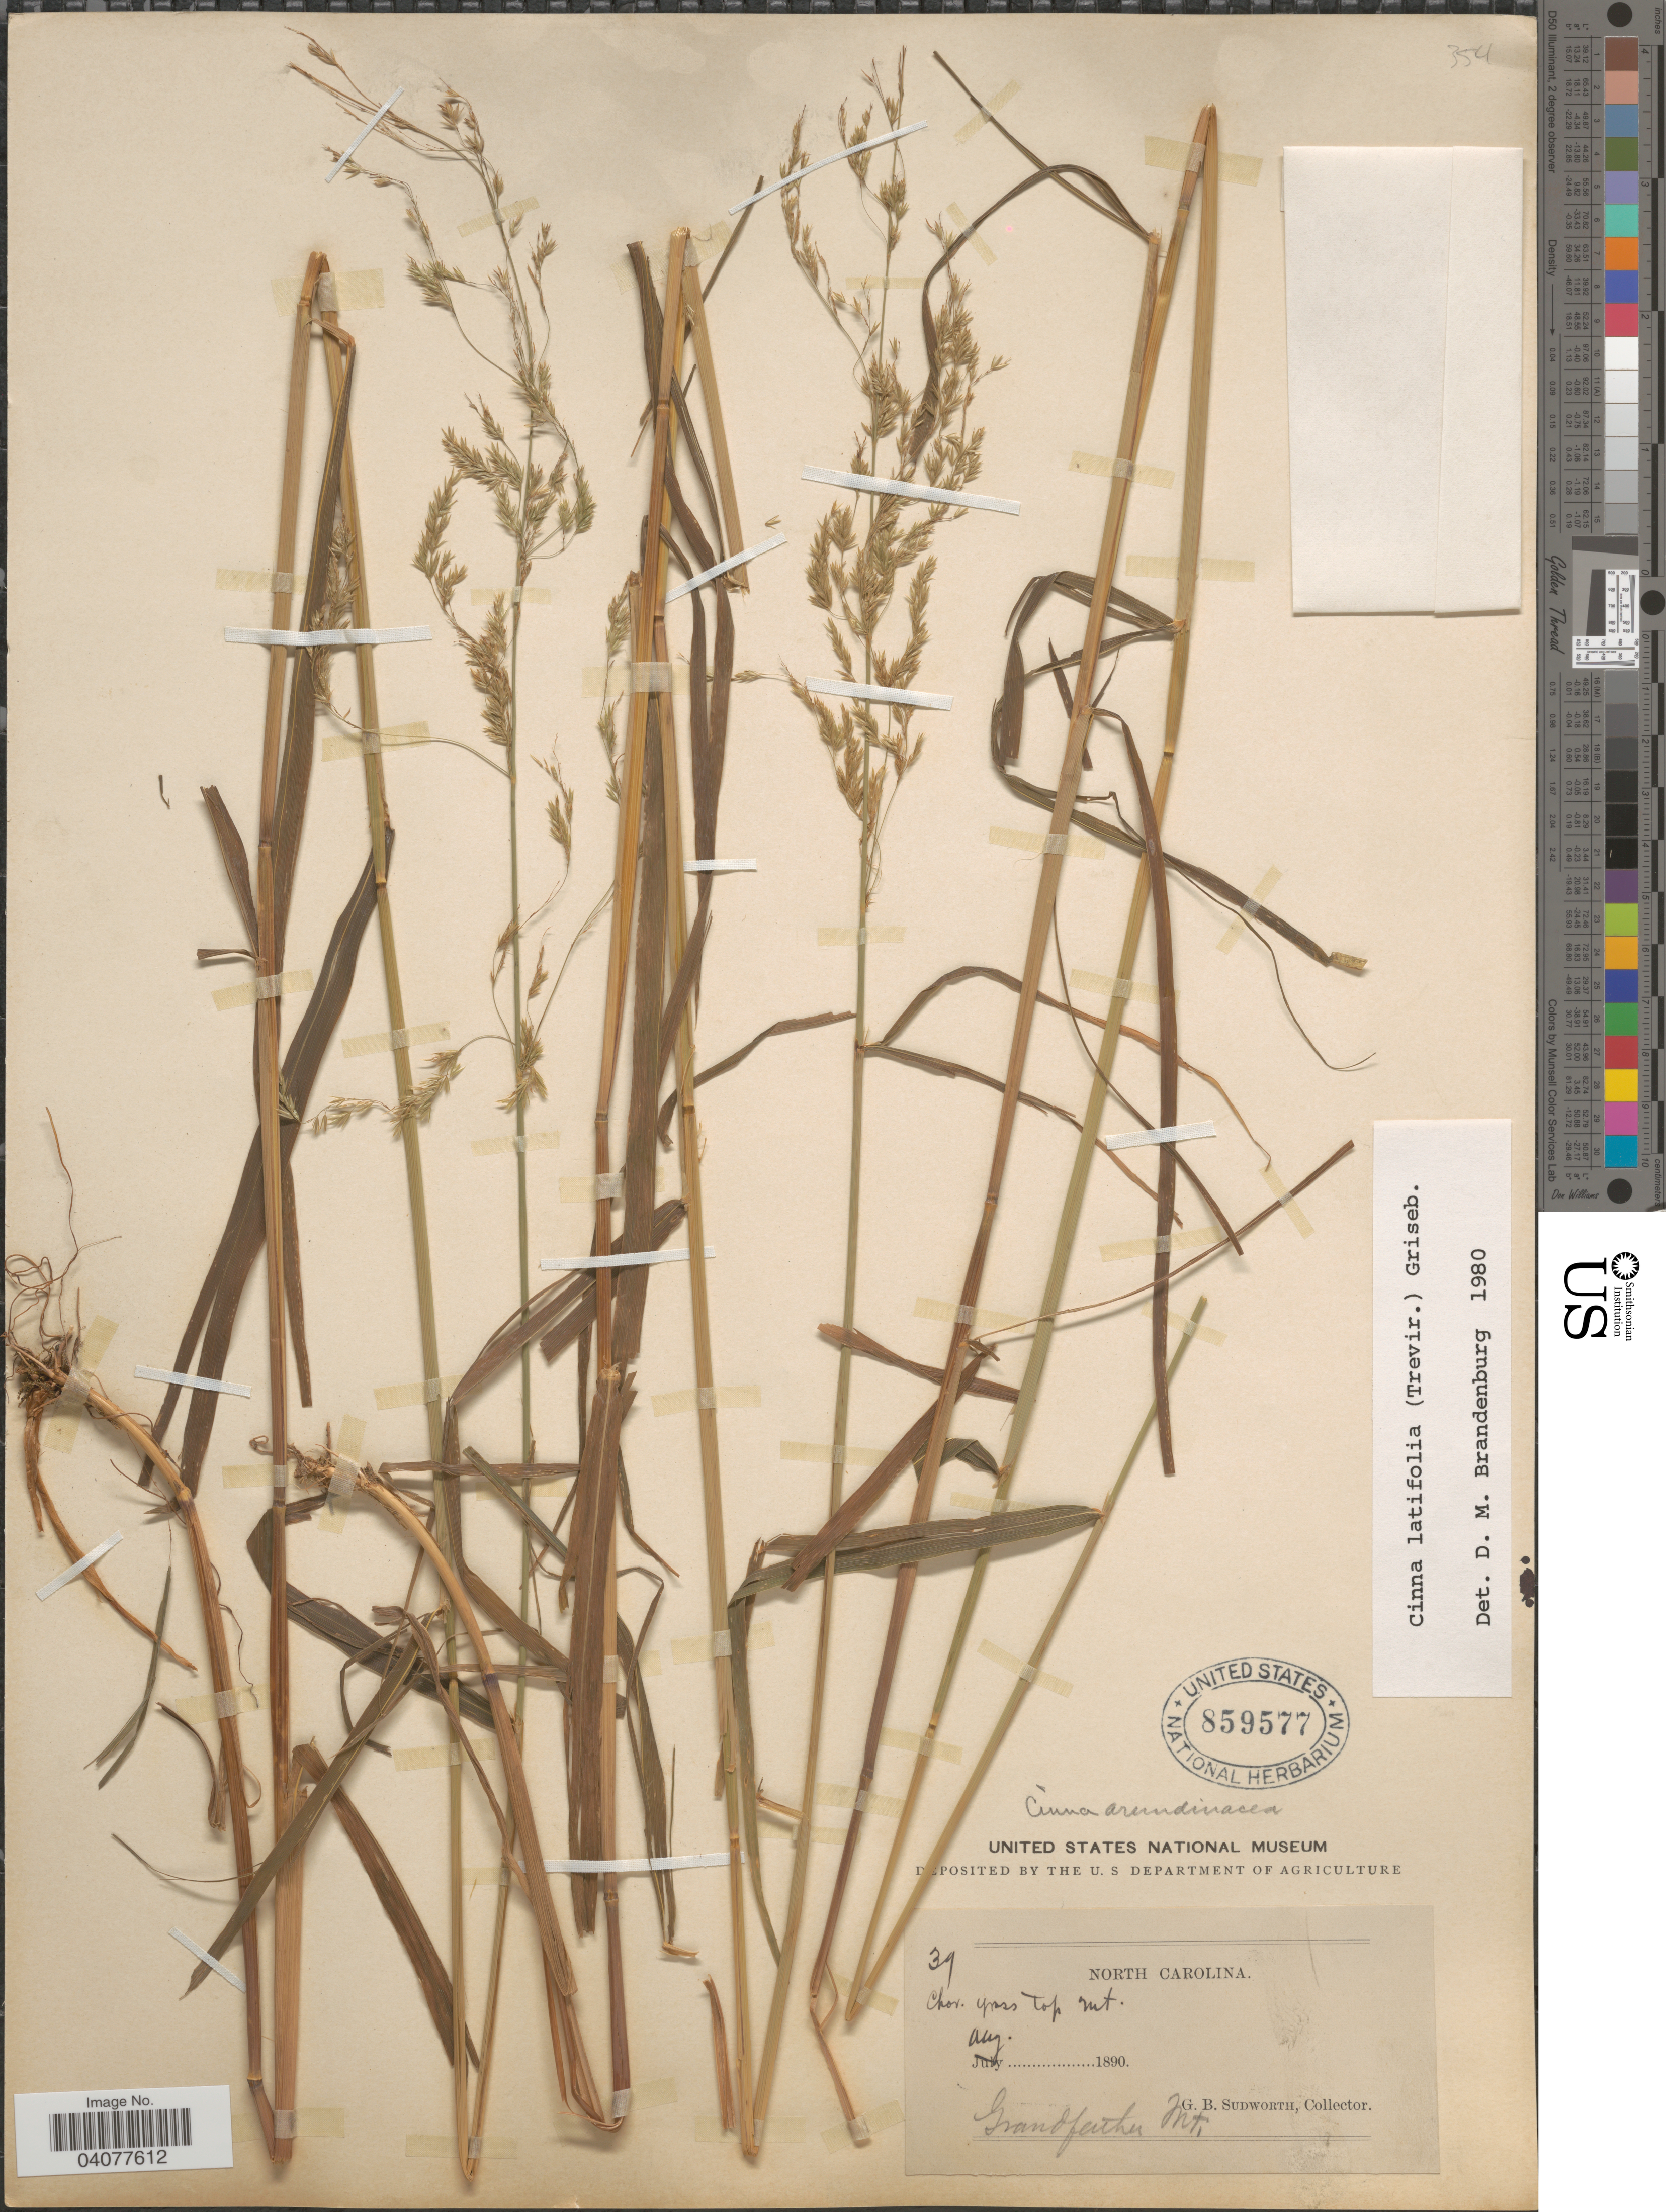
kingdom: Plantae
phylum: Tracheophyta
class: Liliopsida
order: Poales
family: Poaceae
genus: Cinna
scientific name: Cinna latifolia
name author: (Trevir. ex Goeppert) Griseb.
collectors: G. B. Sudworth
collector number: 39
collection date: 1890-08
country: United States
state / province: North Carolina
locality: Grandfather Mt. Chor. grass Top Mt.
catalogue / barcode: US 859577